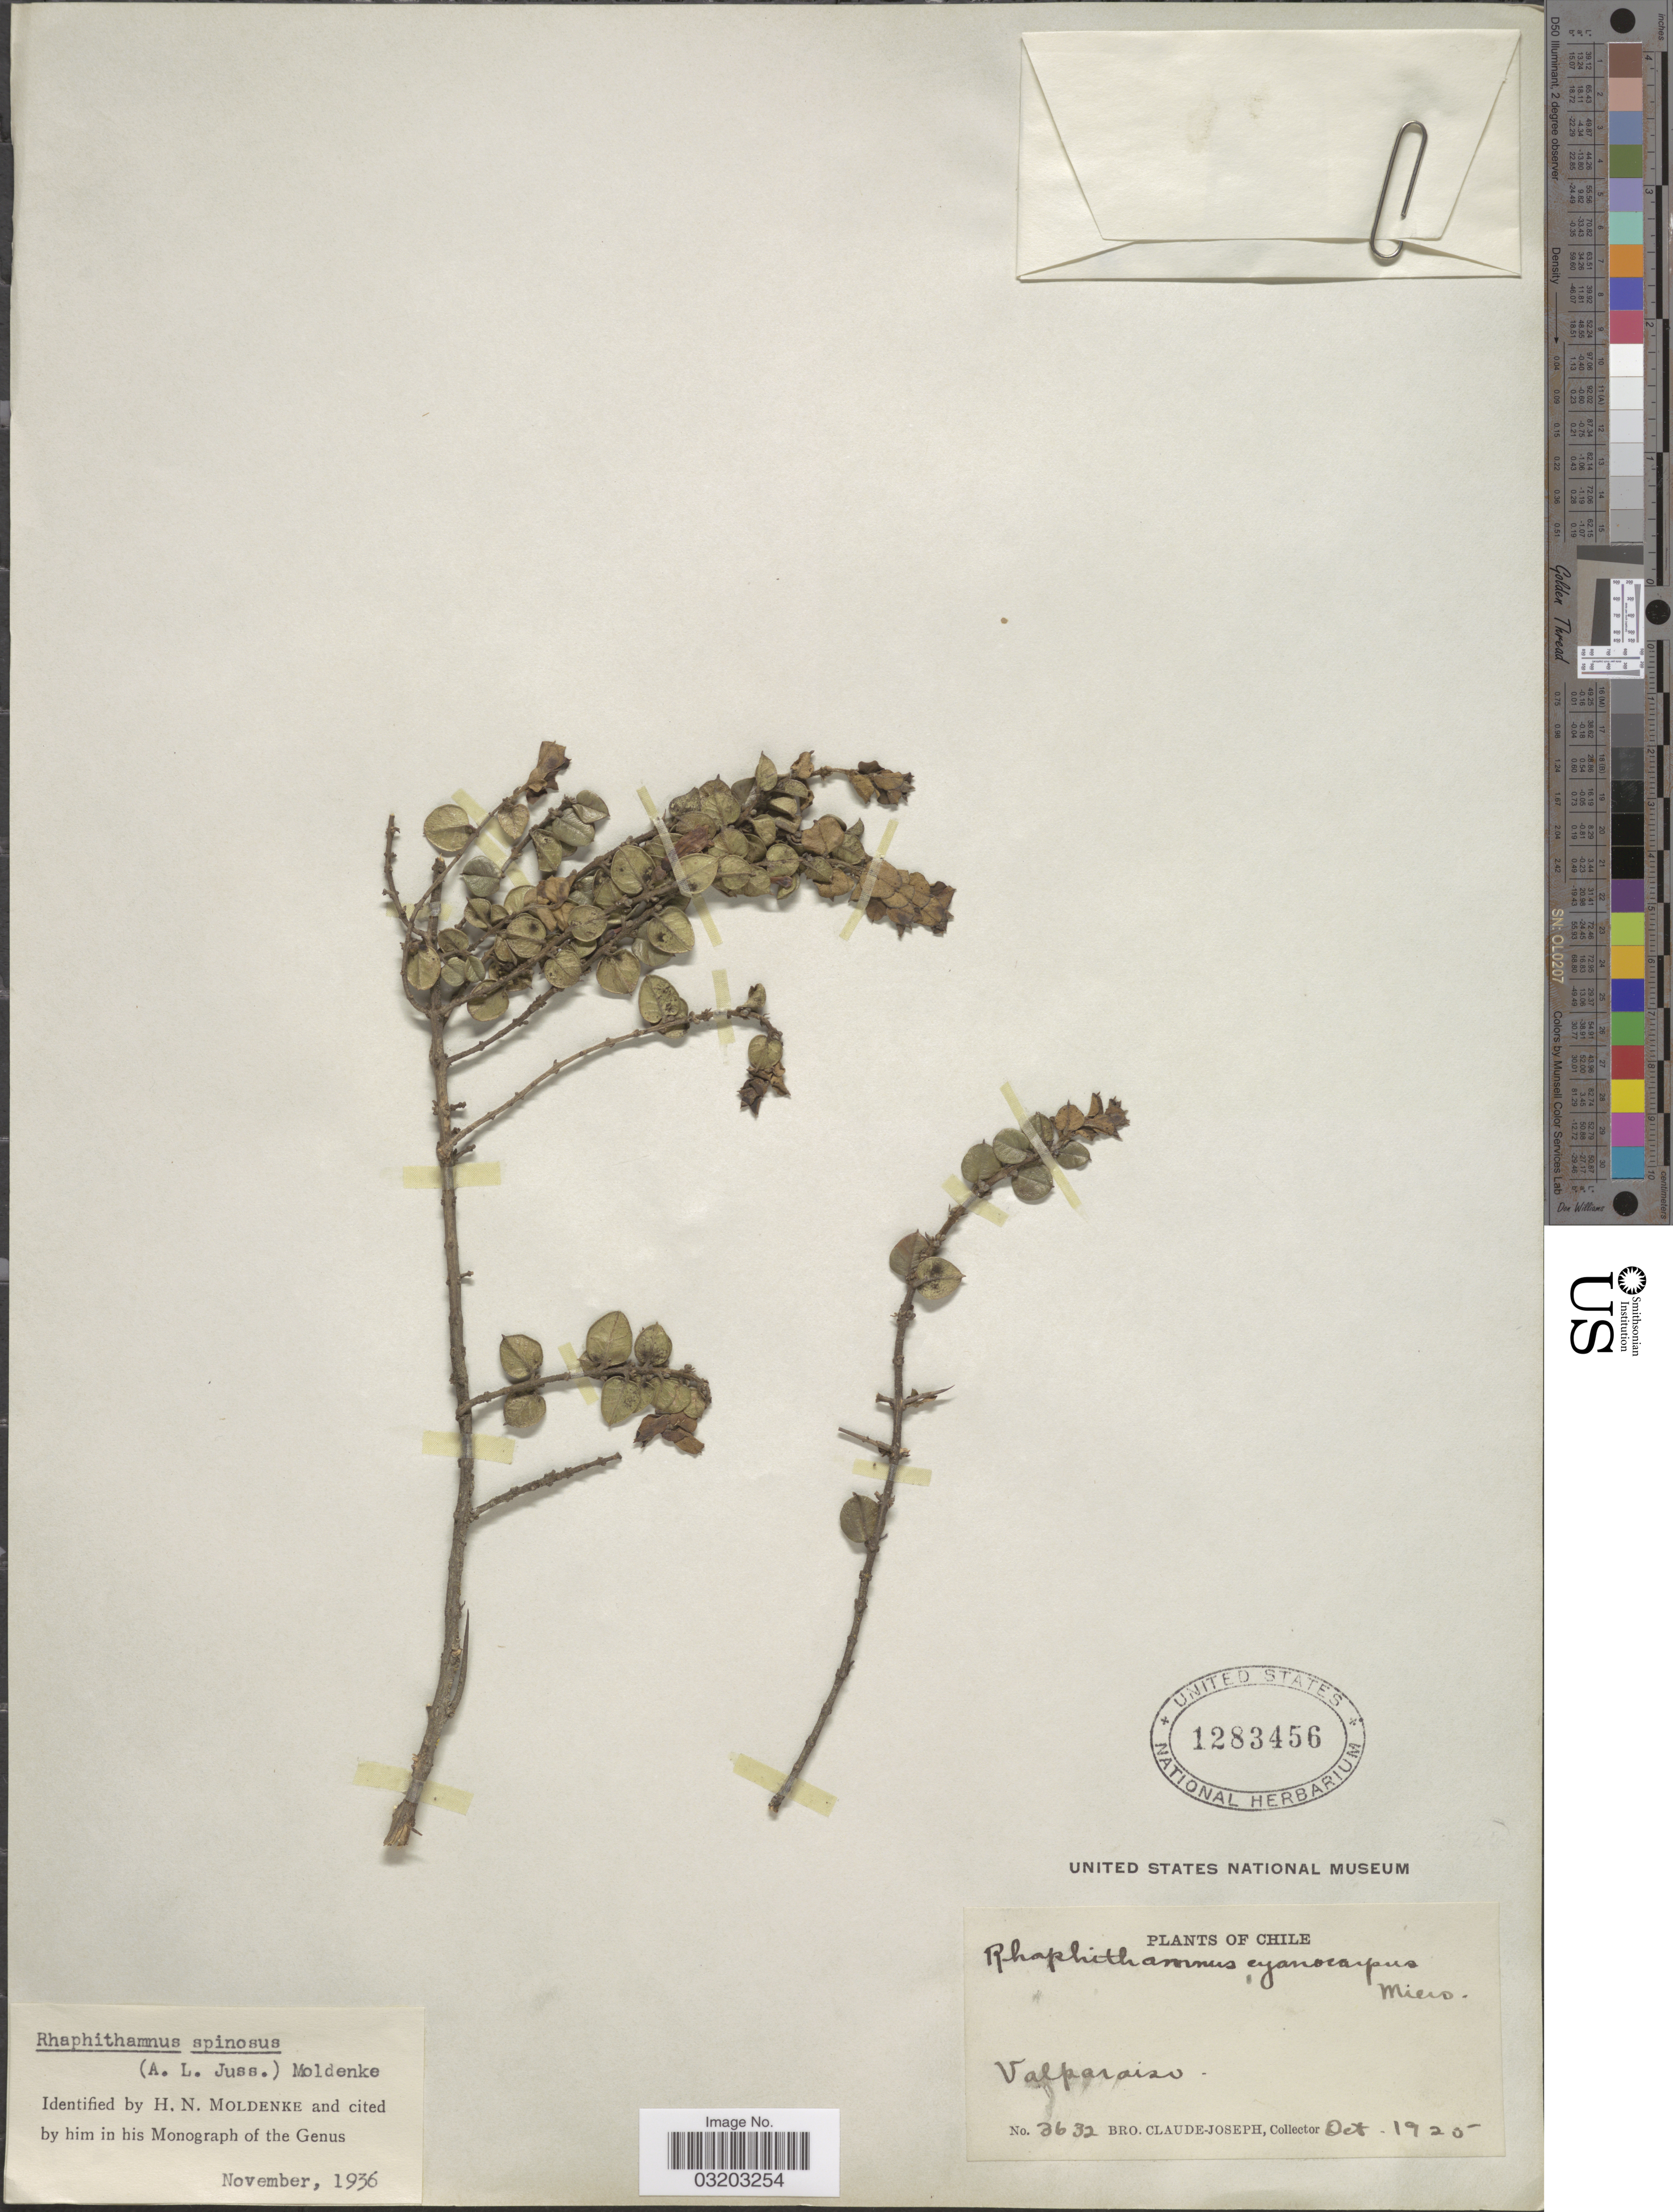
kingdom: Plantae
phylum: Tracheophyta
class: Magnoliopsida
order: Lamiales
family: Verbenaceae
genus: Rhaphithamnus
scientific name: Rhaphithamnus spinosus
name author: (Juss.) Moldenke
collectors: Bro. Claude-Joseph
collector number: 3632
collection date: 1925-10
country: Chile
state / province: Valparaíso (V)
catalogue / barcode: US 1283456